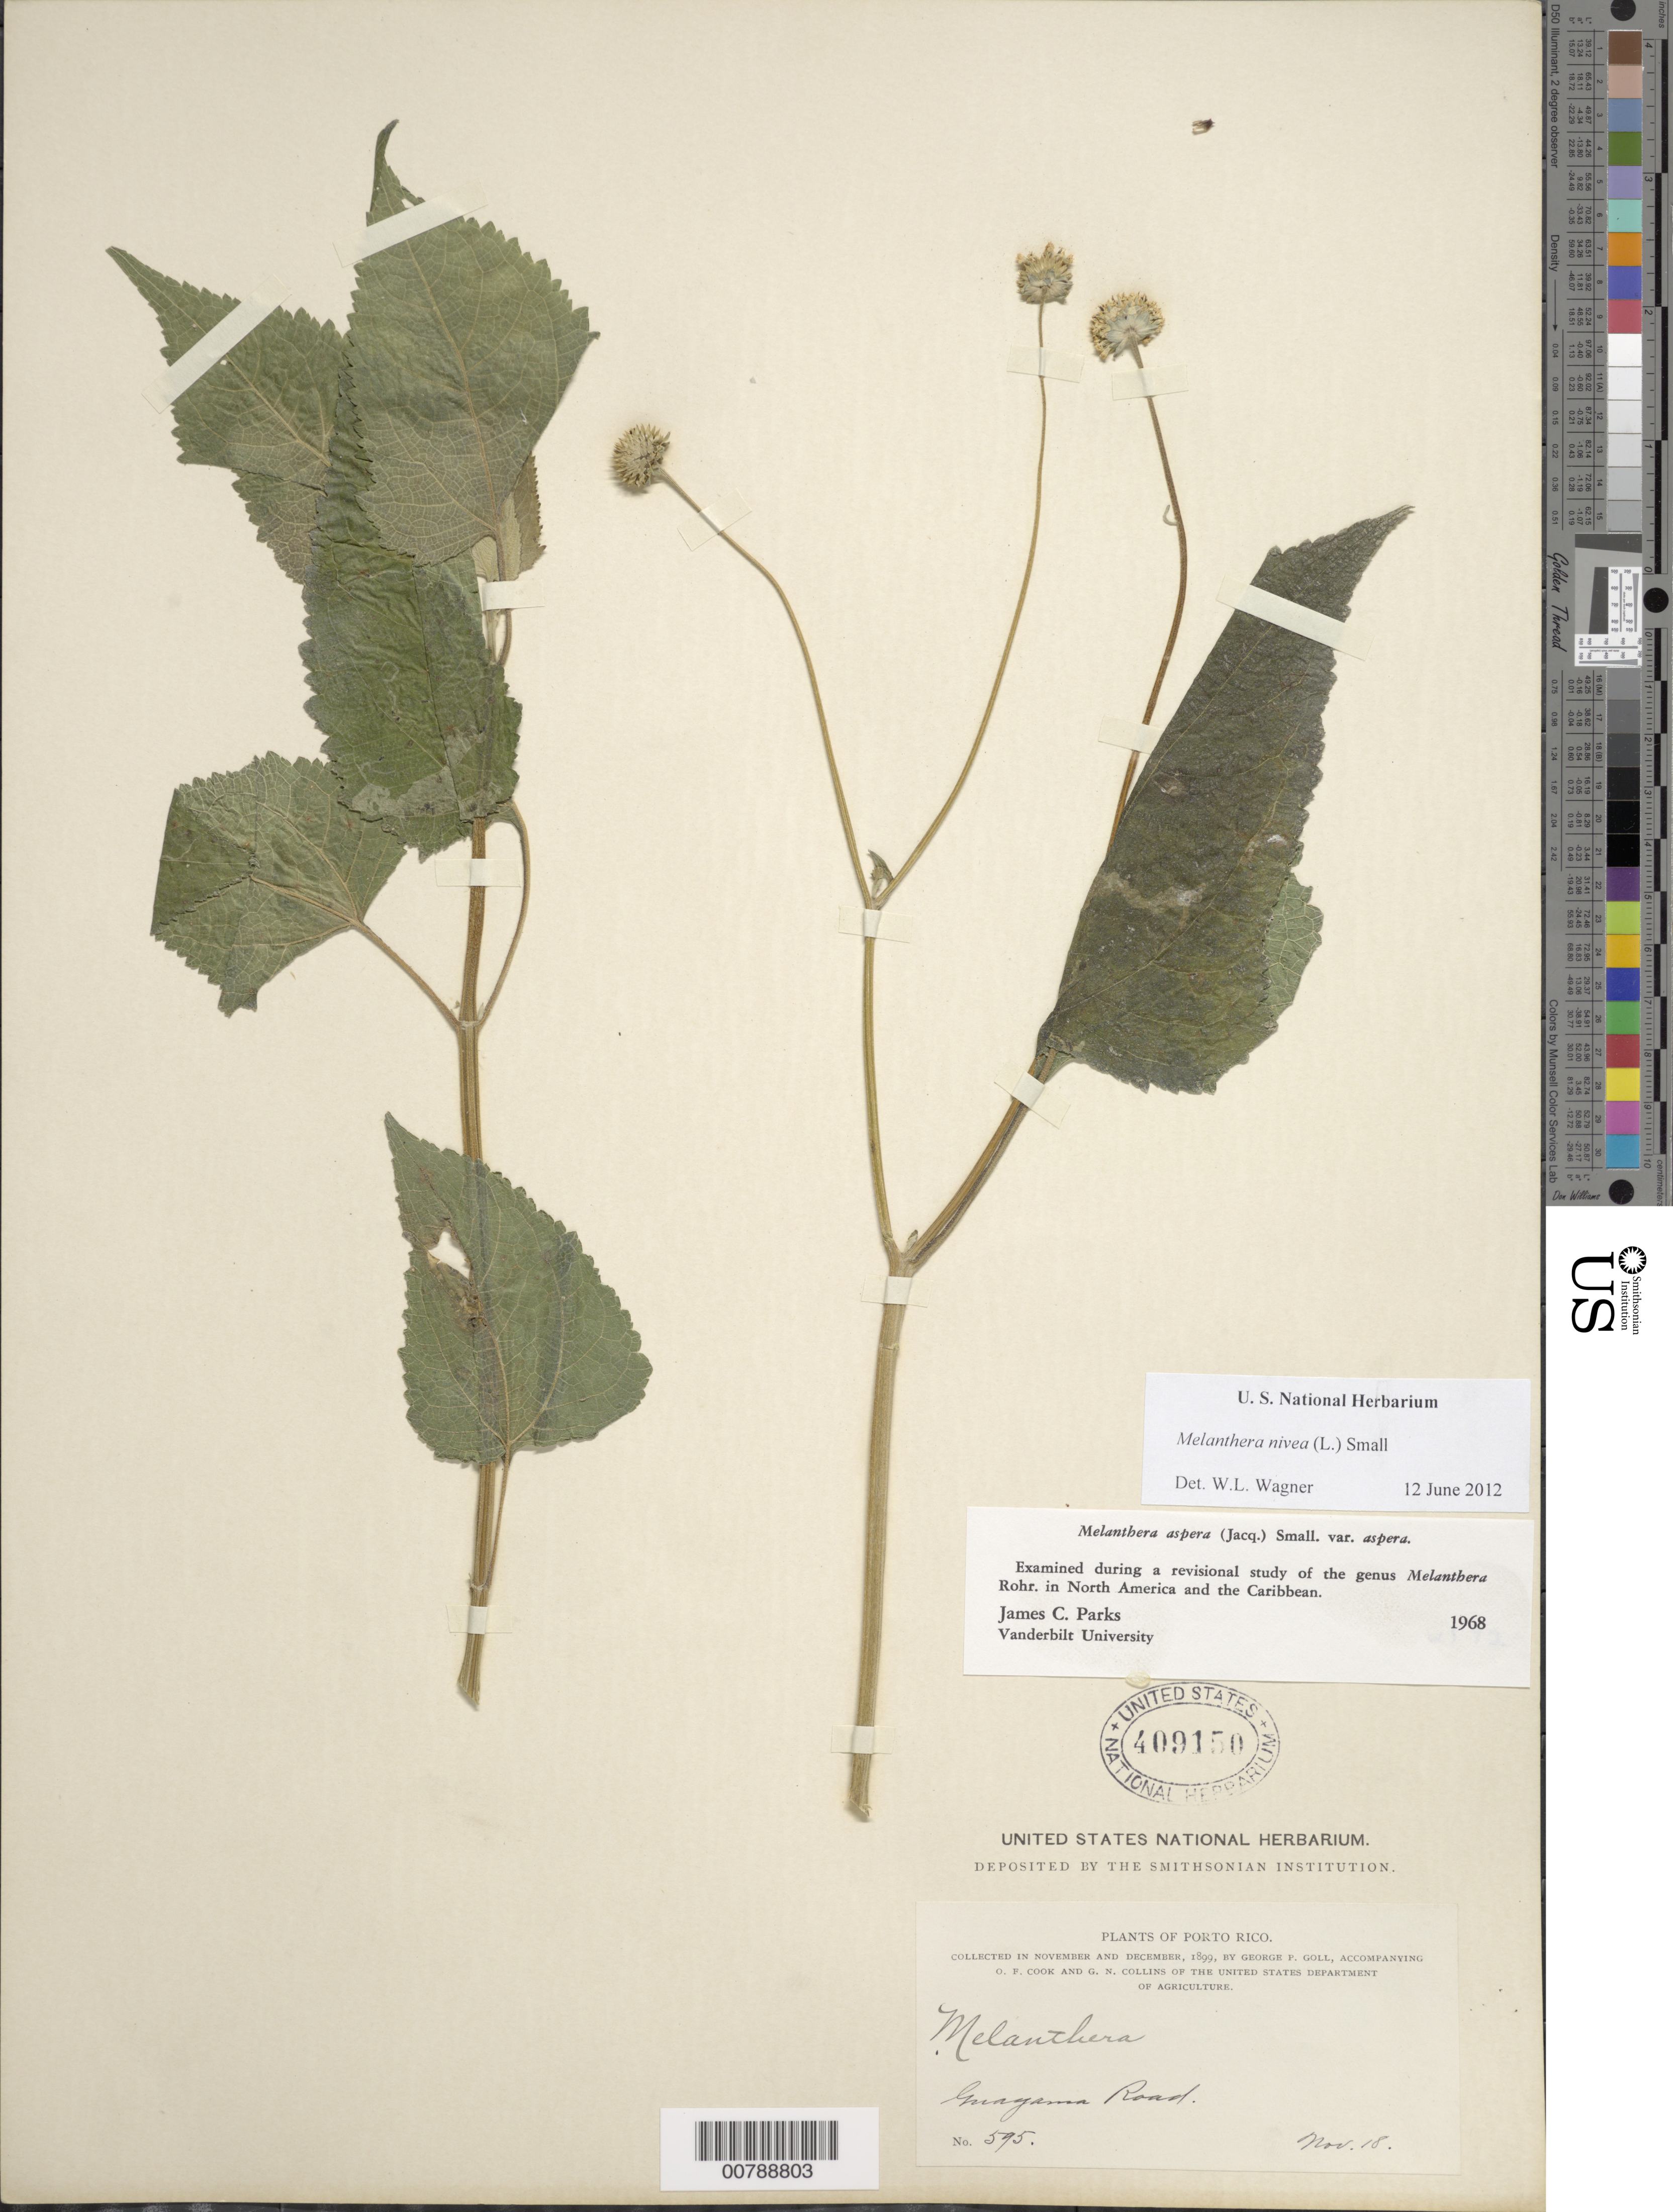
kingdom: Plantae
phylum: Tracheophyta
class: Magnoliopsida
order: Asterales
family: Asteraceae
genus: Melanthera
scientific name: Melanthera nivea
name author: (L.) Small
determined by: Parks, J. C.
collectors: G. Goll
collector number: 595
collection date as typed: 18 Nov 1899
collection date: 1899-11-18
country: Puerto Rico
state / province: Guayama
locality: Guayama Road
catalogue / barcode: US 409150